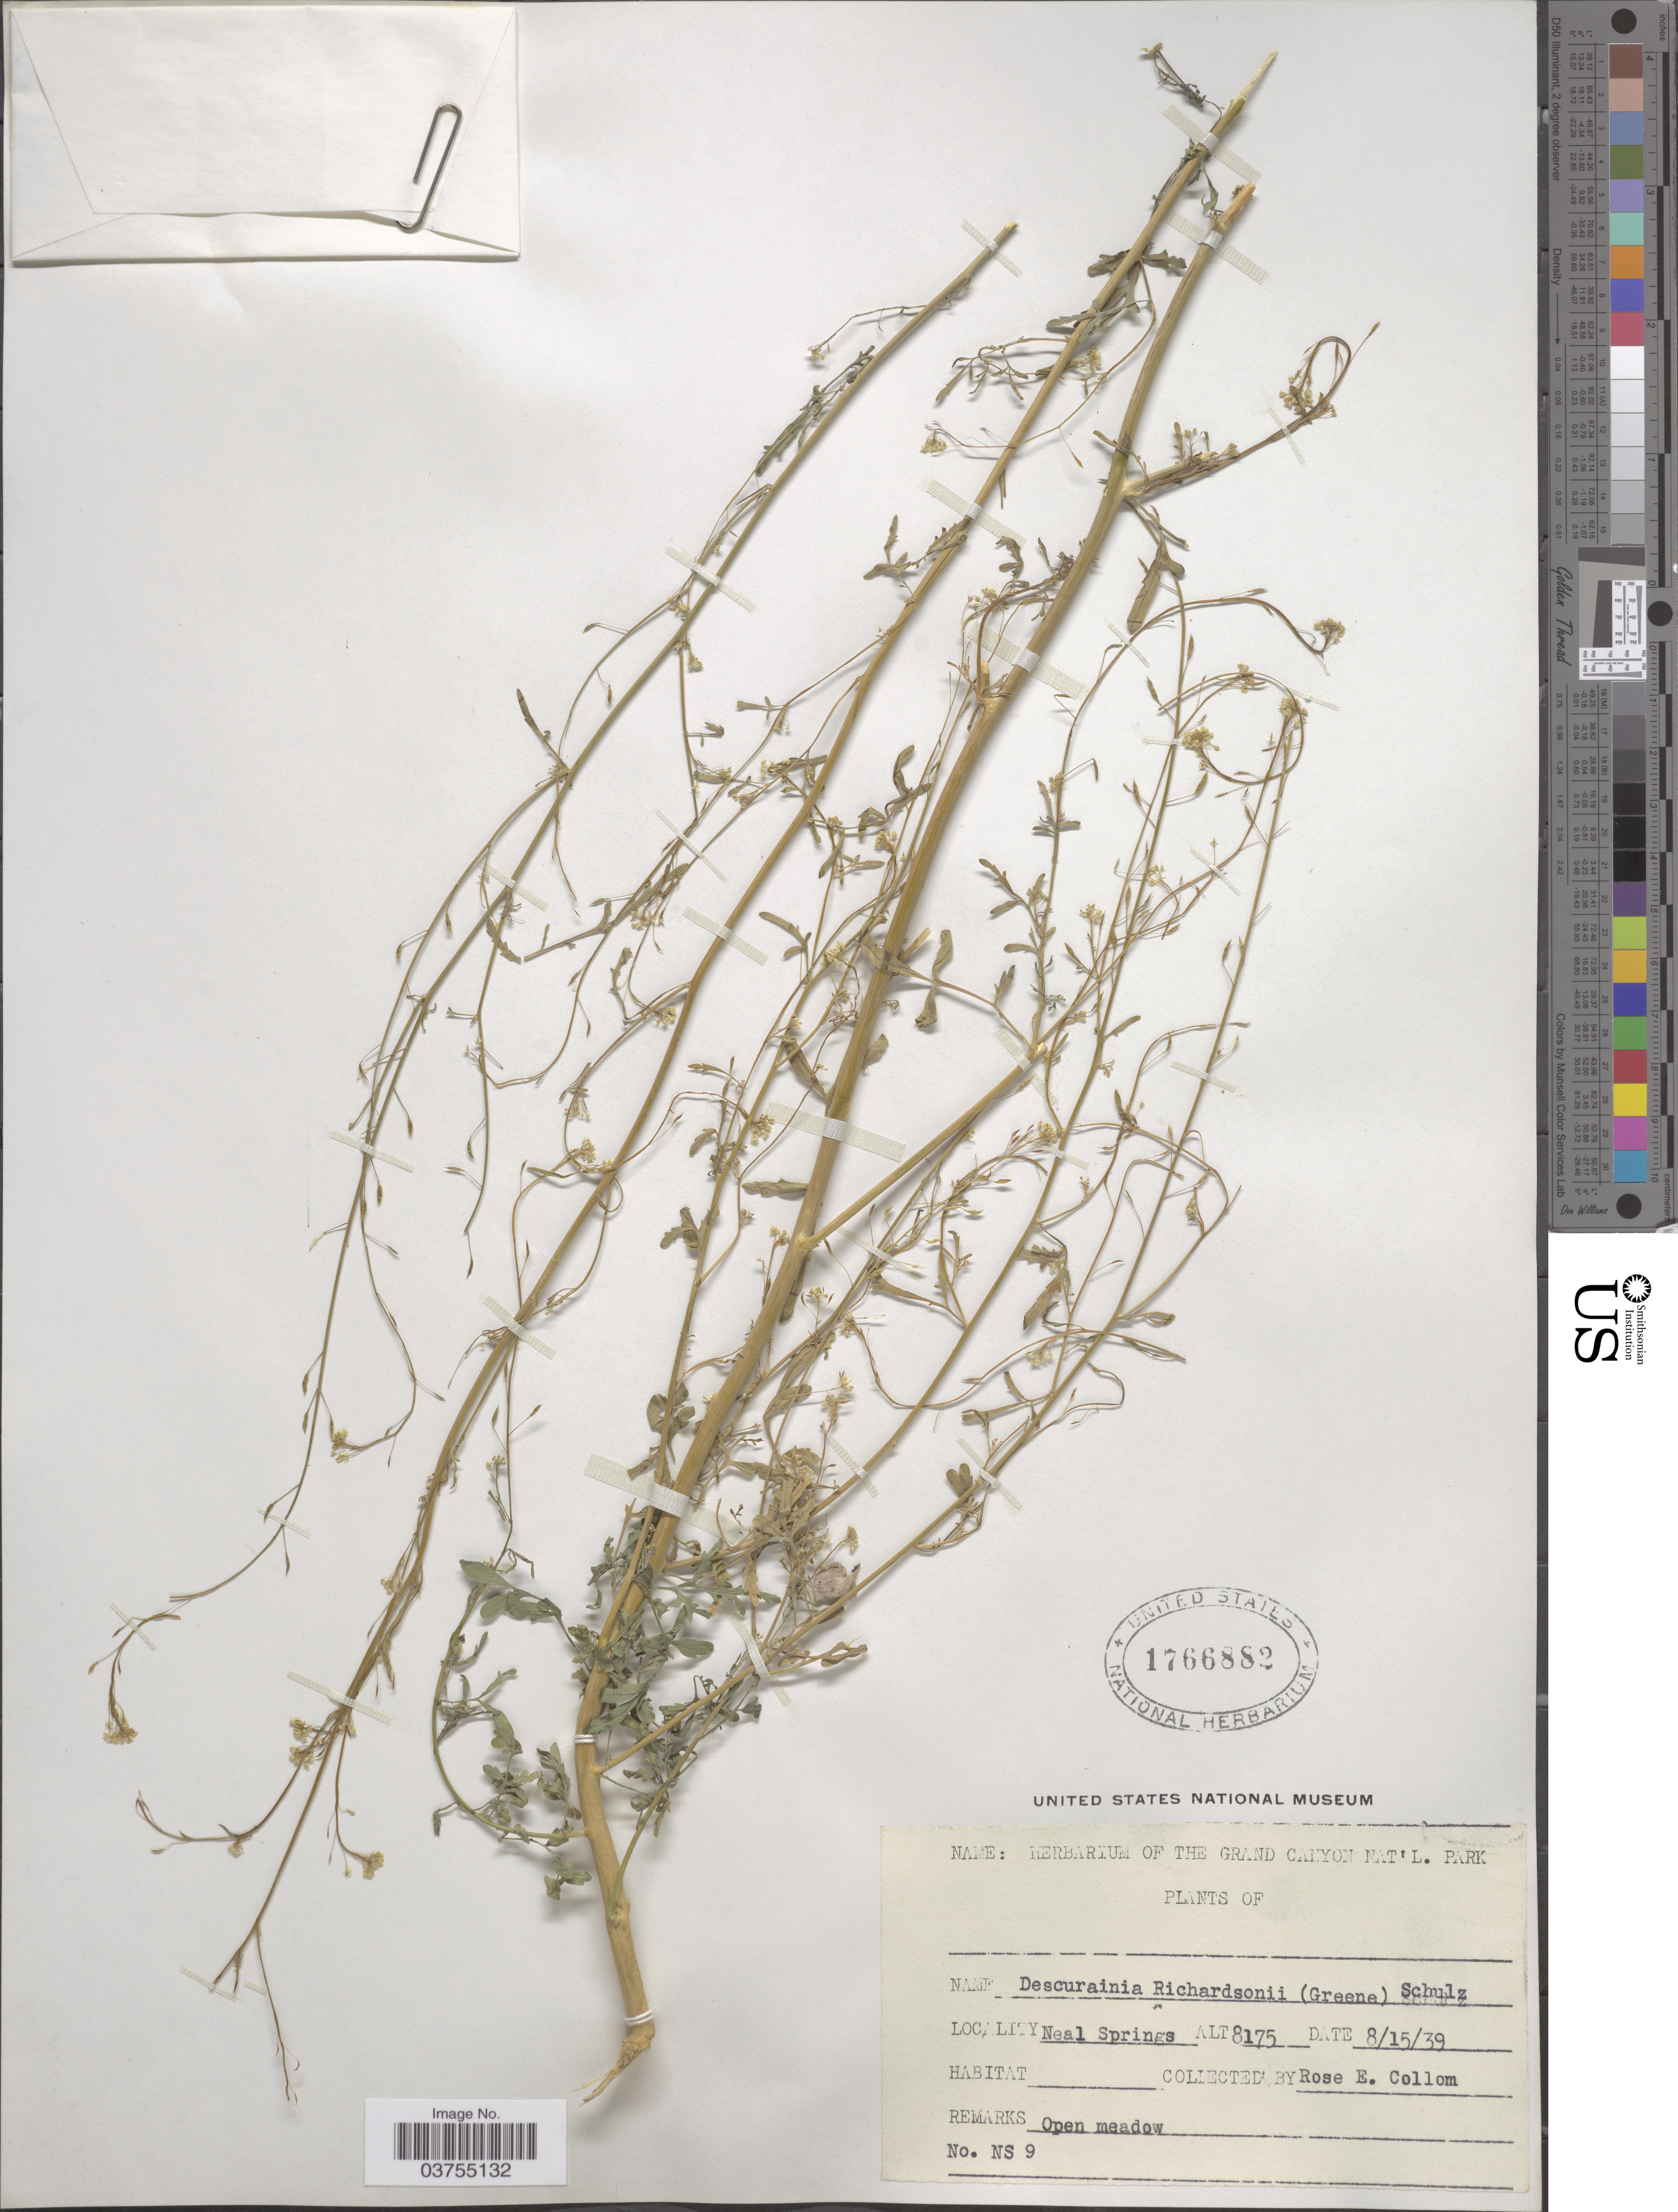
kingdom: Plantae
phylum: Tracheophyta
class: Magnoliopsida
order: Brassicales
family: Brassicaceae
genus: Descurainia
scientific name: Descurainia richardsonii subsp. incisa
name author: (Engelm. ex A. Gray) Detling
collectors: R. E. Collom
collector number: NS 9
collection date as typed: Transcribed d/m/y: 15/8/39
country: United States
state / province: Arizona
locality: Neal Springs.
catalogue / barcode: US 1766882